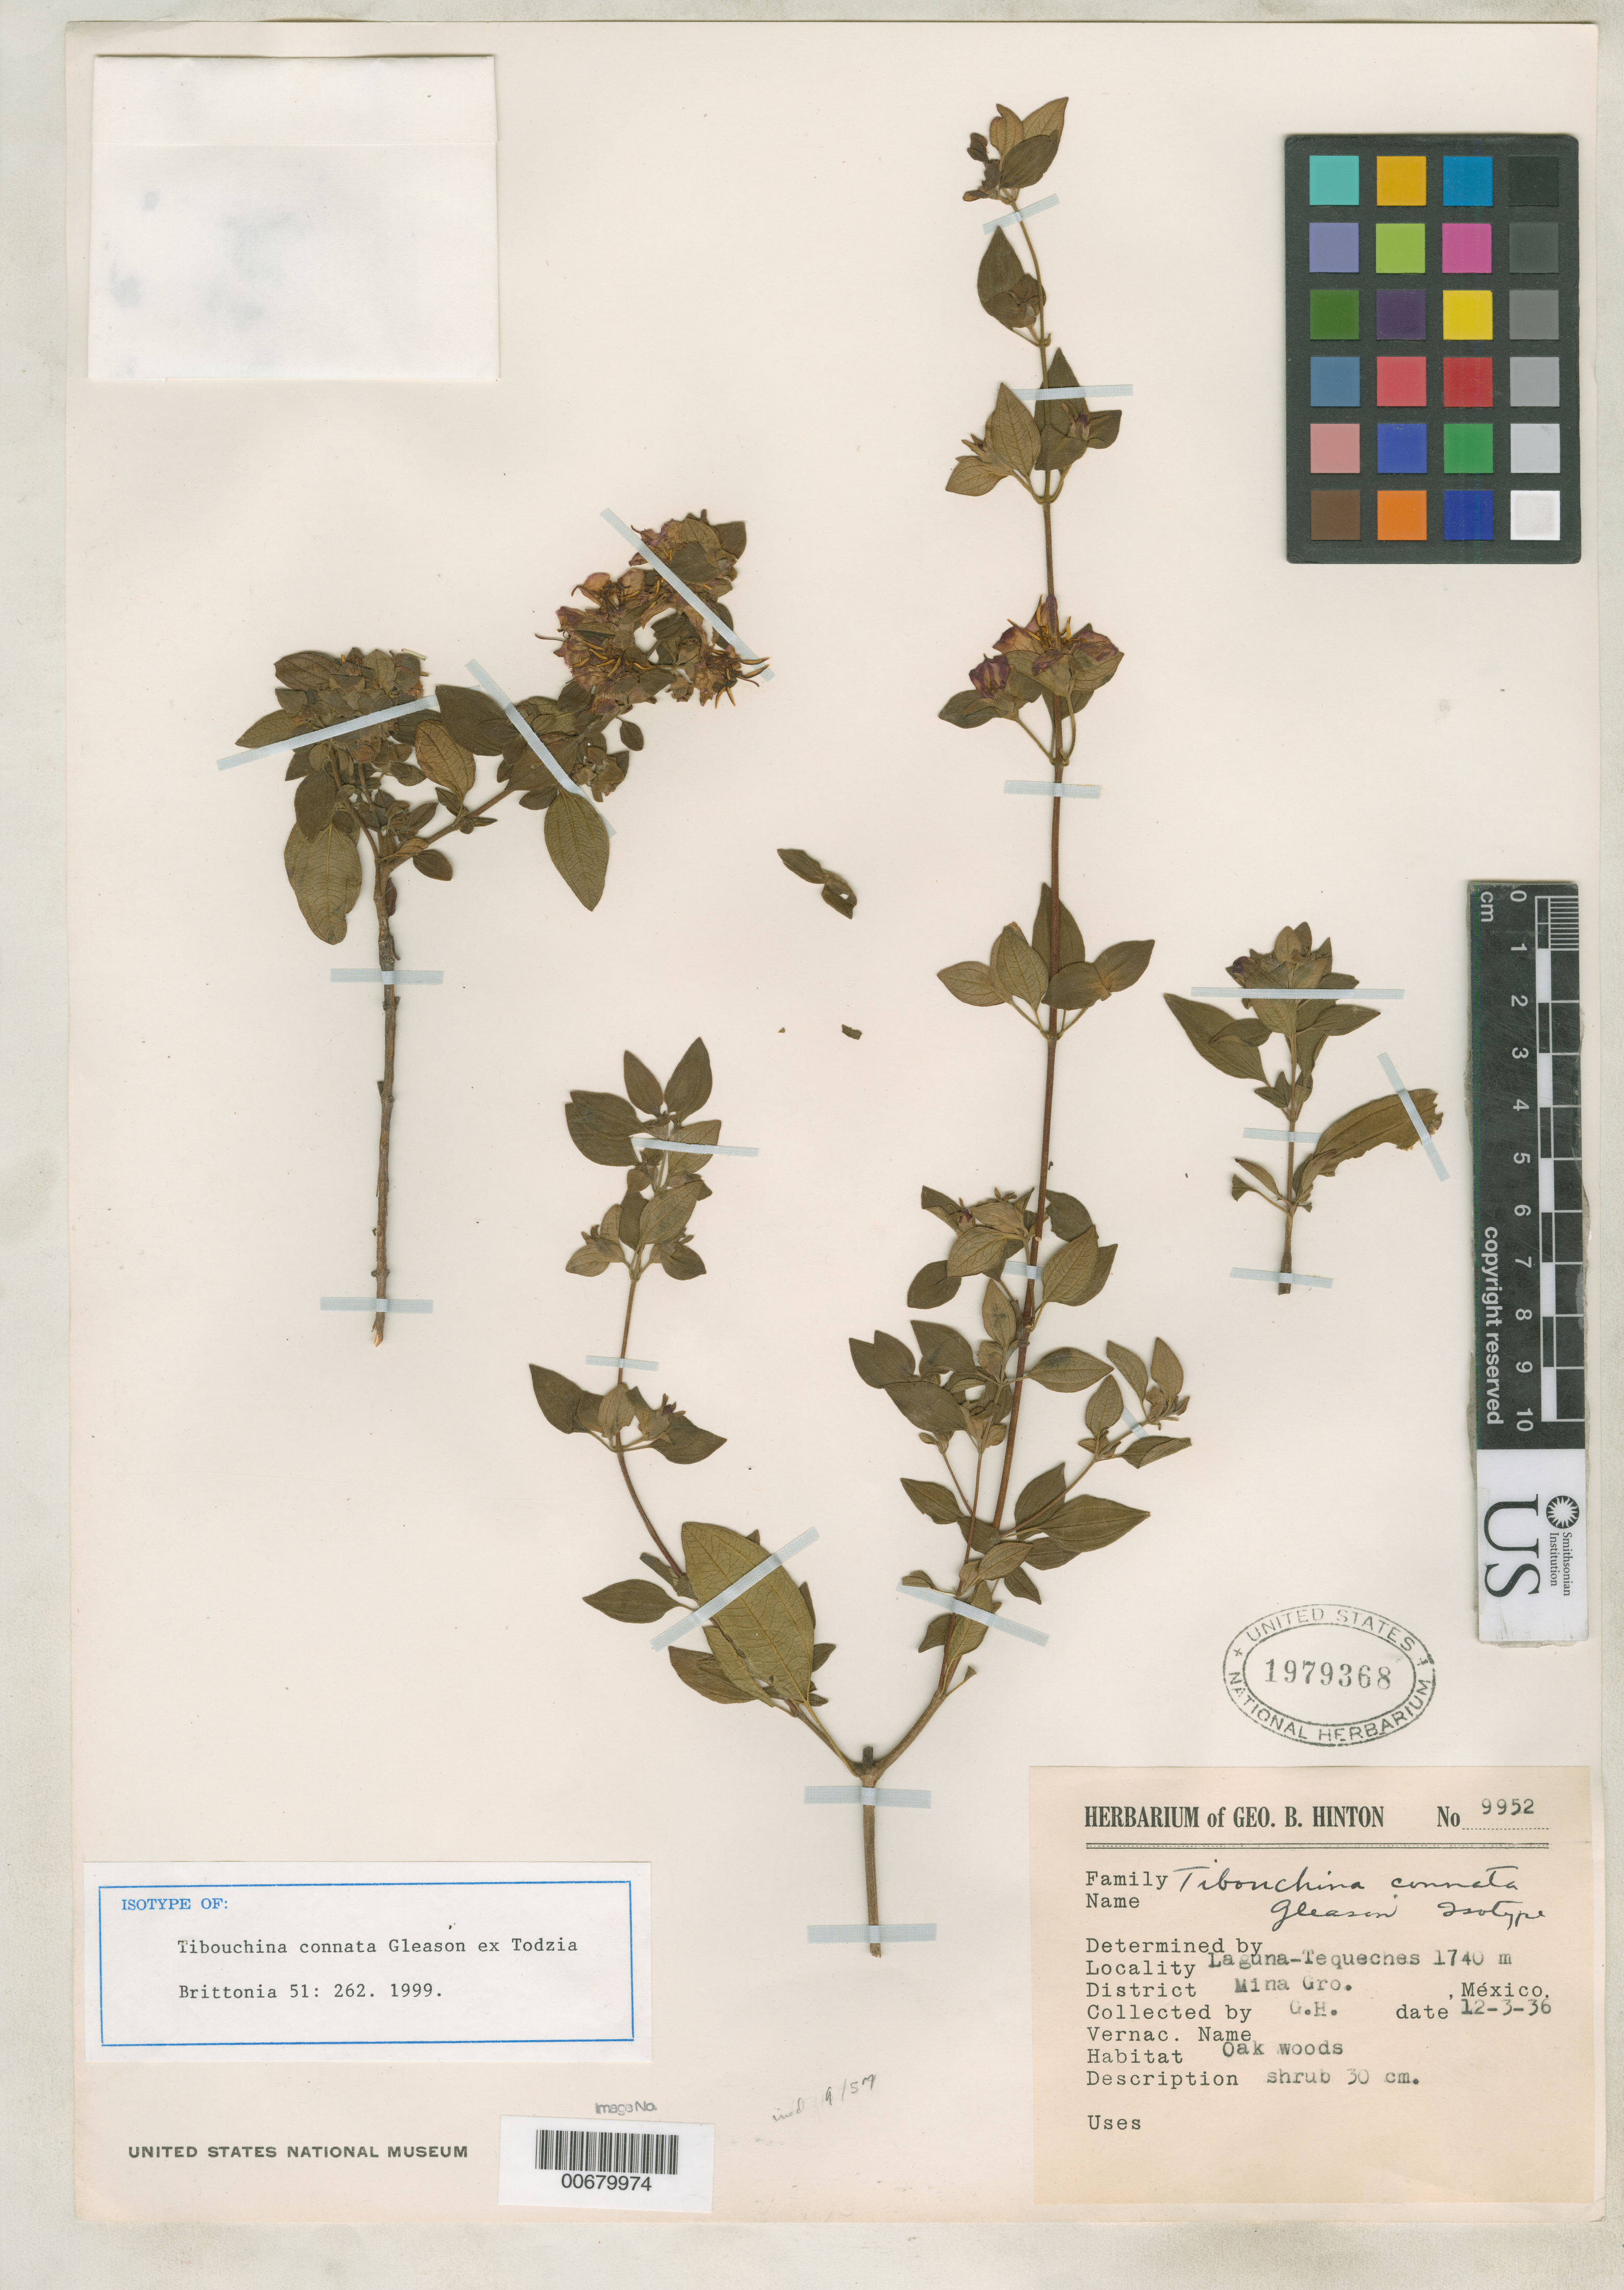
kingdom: Plantae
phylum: Tracheophyta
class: Magnoliopsida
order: Myrtales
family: Melastomataceae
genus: Tibouchina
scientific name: Tibouchina connata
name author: Gleason ex Todzia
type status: Isotype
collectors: G. B. Hinton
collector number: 9952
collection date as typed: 12 Mar 1936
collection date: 1936-03-12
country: Mexico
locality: Mina Gro., Laguna-Tequeches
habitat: Oak woods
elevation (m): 1740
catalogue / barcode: US 1979368